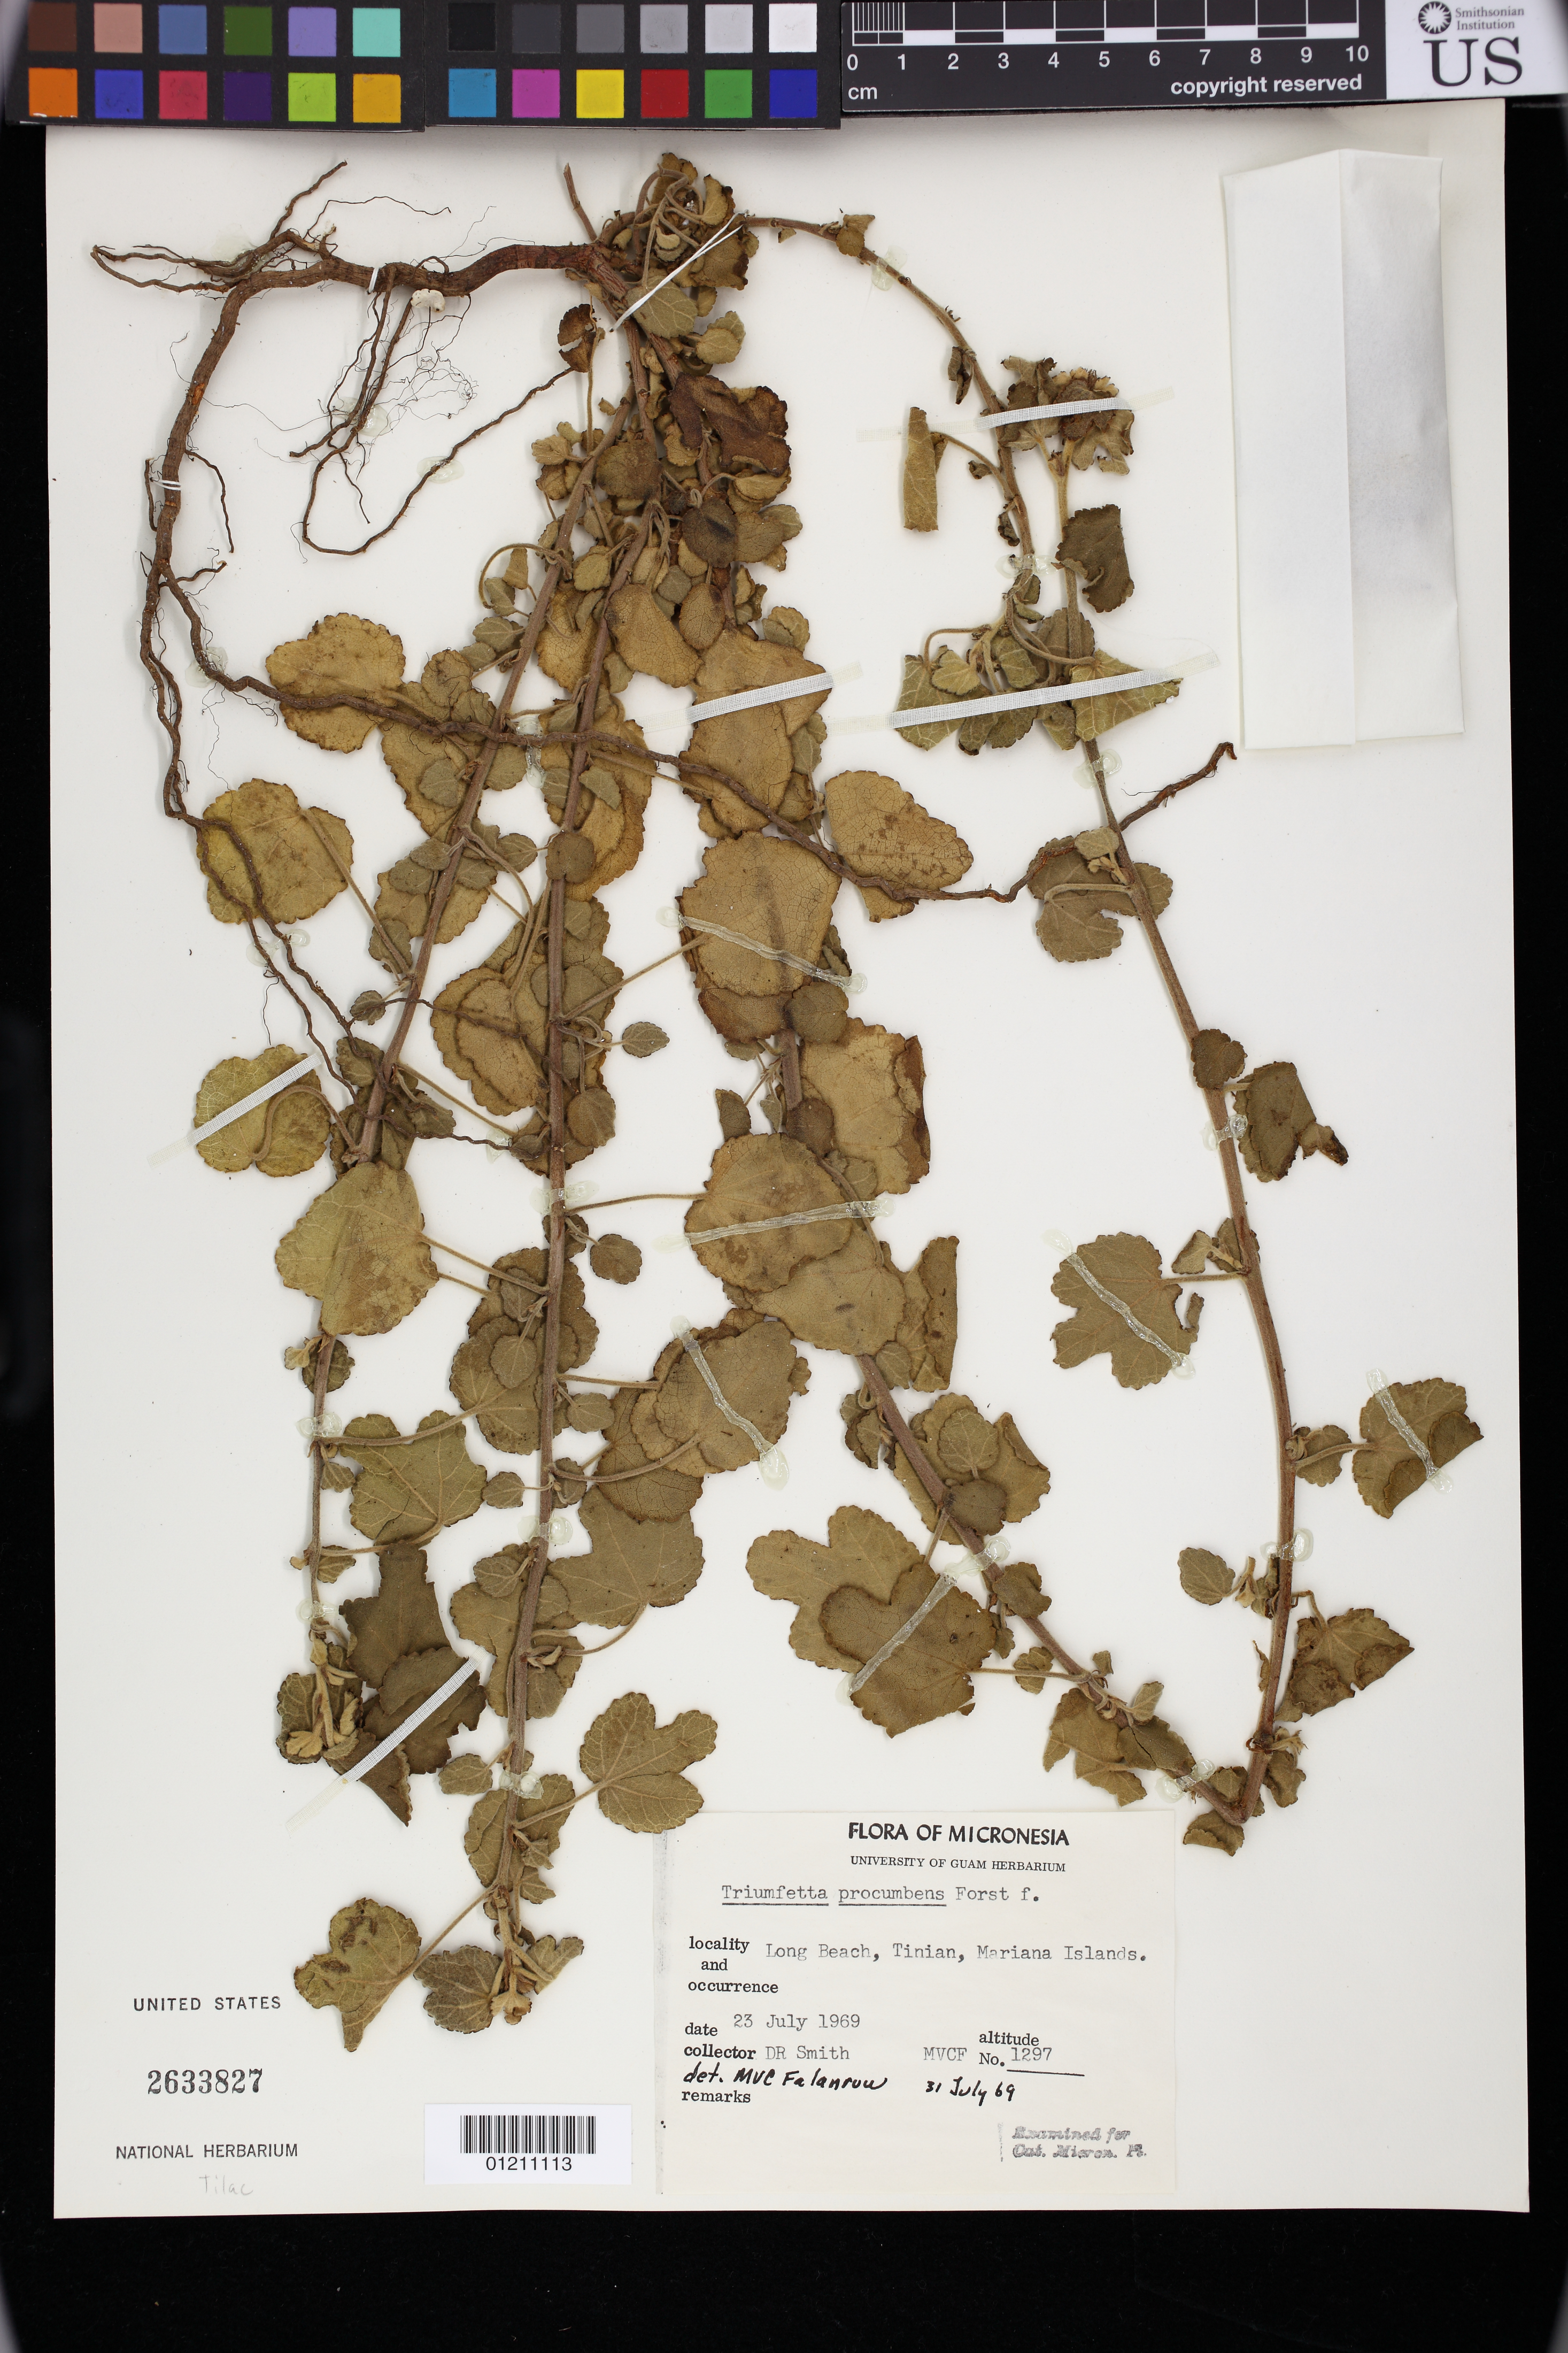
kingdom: Plantae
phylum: Tracheophyta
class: Magnoliopsida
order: Malvales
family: Malvaceae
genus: Triumfetta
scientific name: Triumfetta procumbens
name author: G. Forst.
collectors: D. R. Smith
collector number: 1297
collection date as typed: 23 Jul 1969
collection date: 1969-07-23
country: Northern Mariana Islands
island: Tinian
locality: Long Beach, Tinian, Mariana Islands.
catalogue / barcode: US 2633827